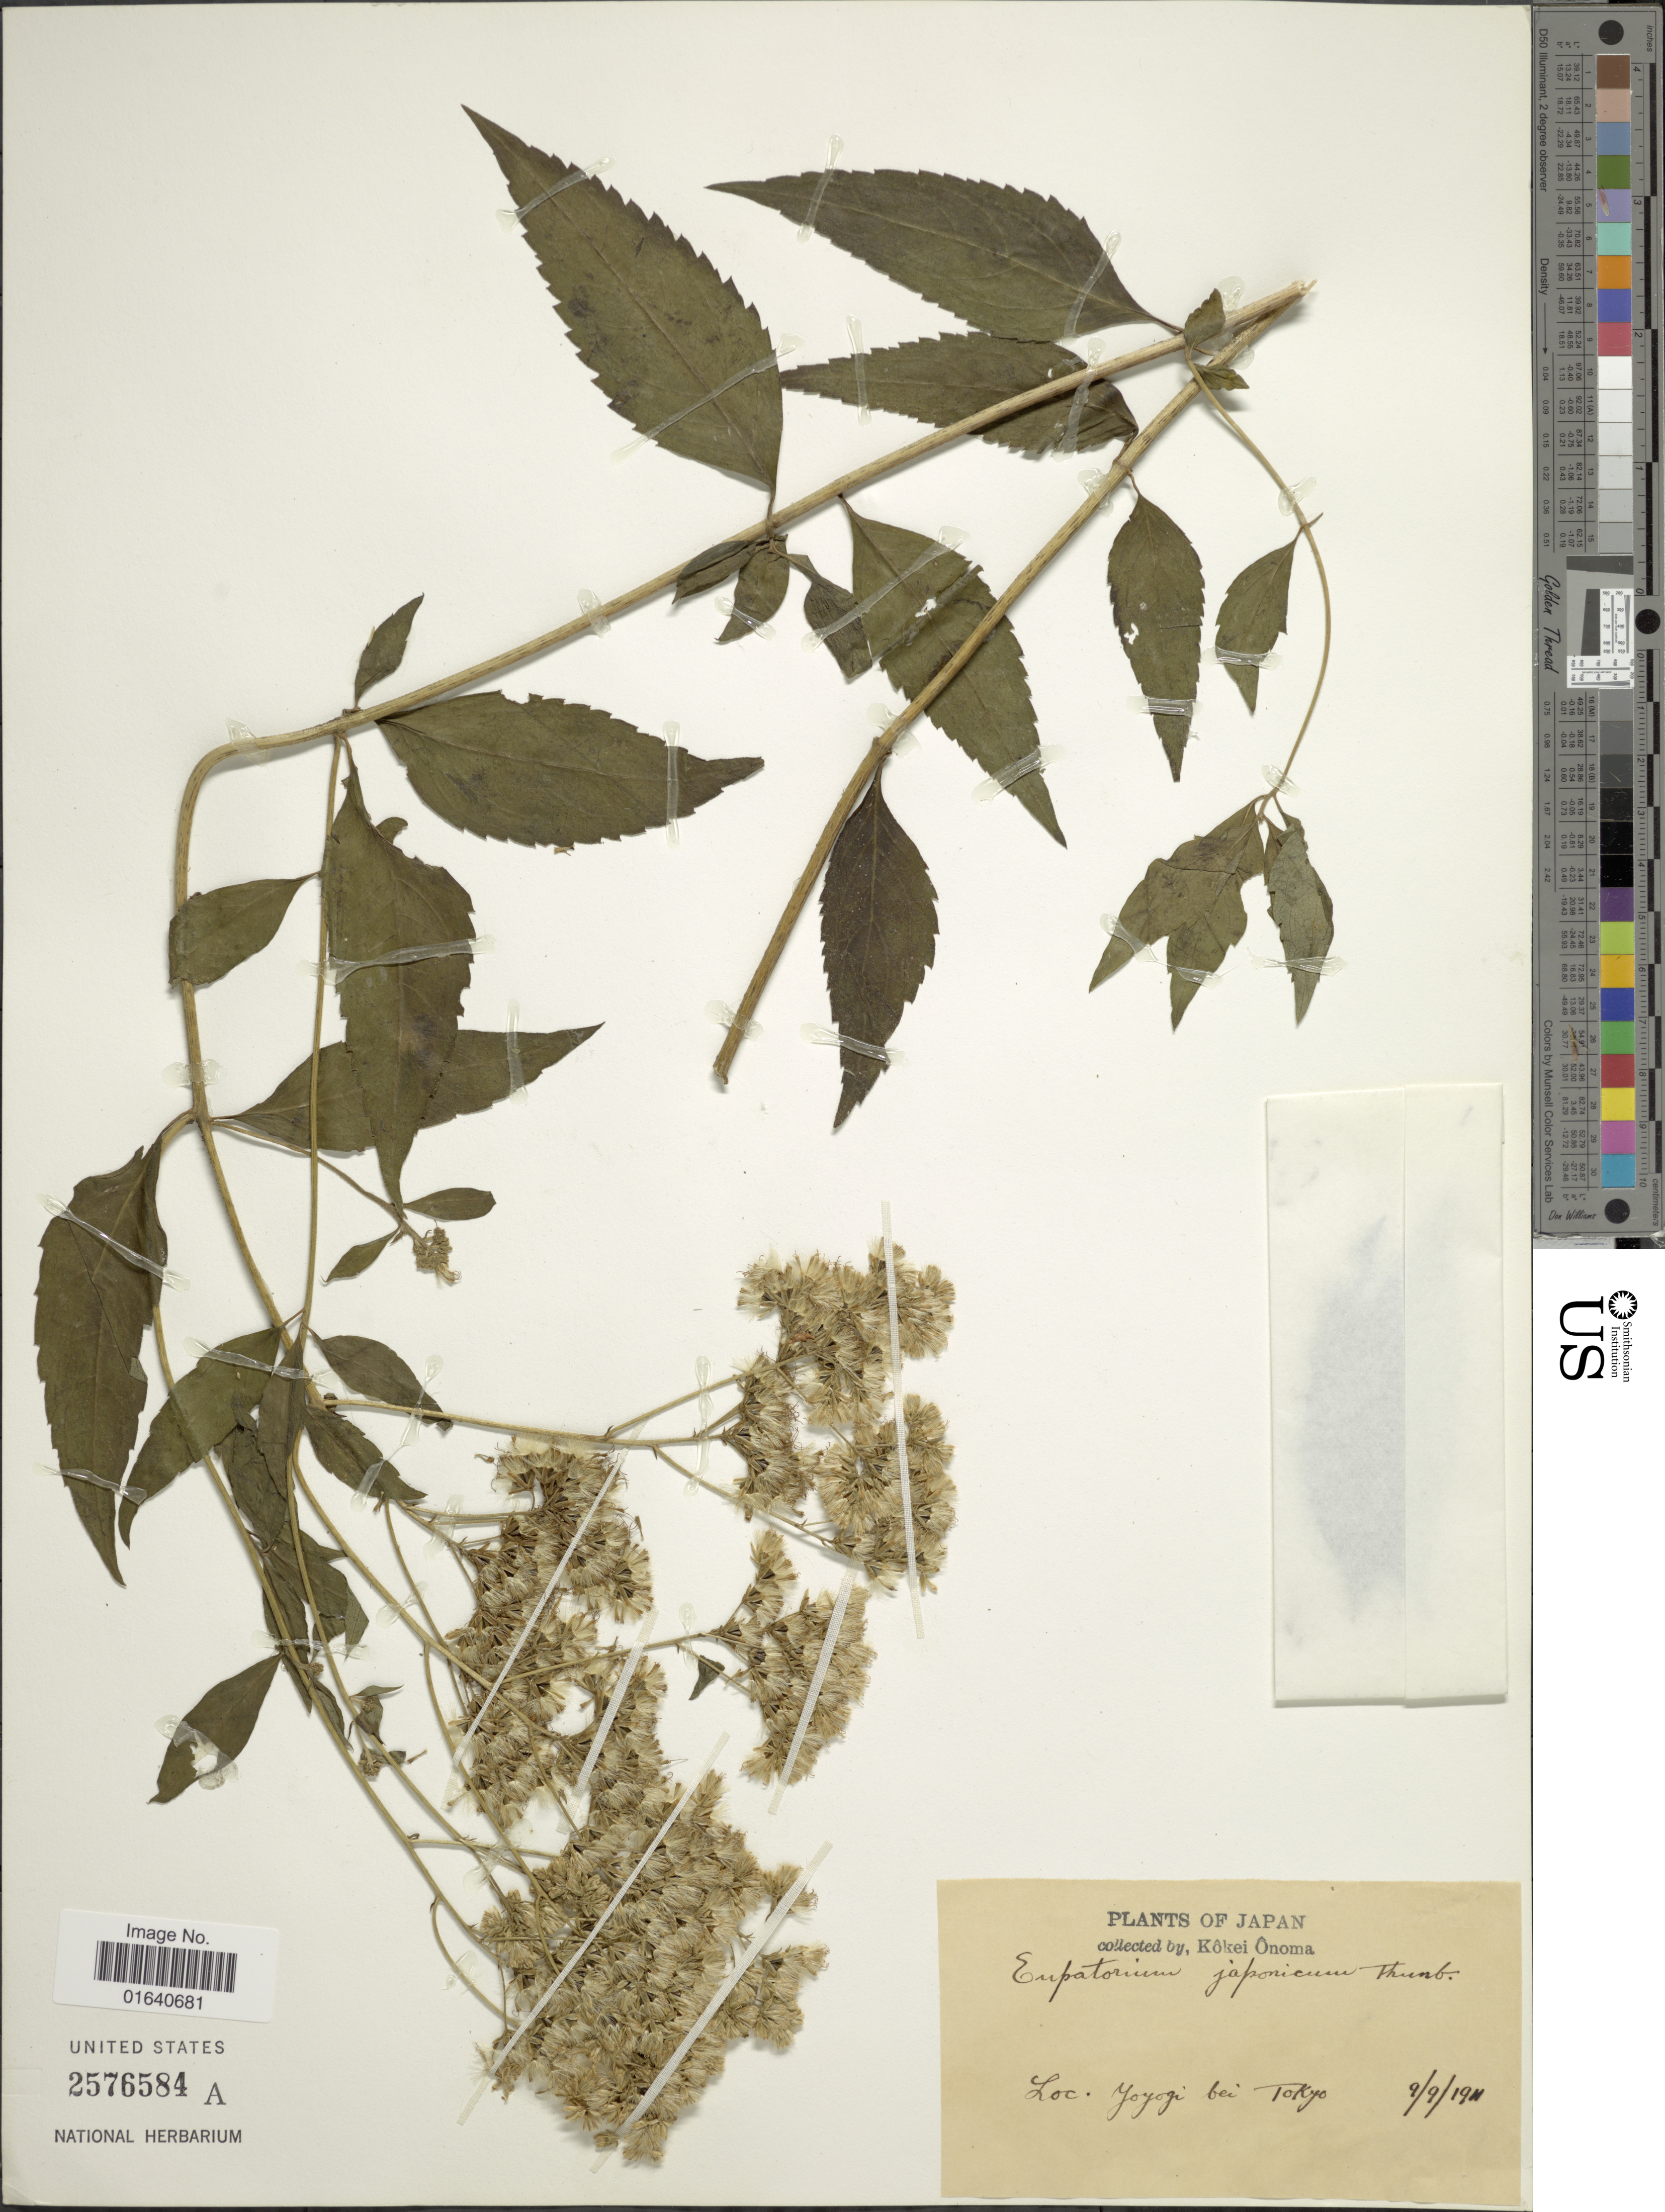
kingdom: Plantae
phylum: Tracheophyta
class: Magnoliopsida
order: Asterales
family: Asteraceae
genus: Eupatorium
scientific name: Eupatorium japonicum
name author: Thunb.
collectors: K. Onoma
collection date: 1911-09-09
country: Japan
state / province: Tokyo, Federal City of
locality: Ypyogi bei Tokyo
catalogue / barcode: US 2576584A